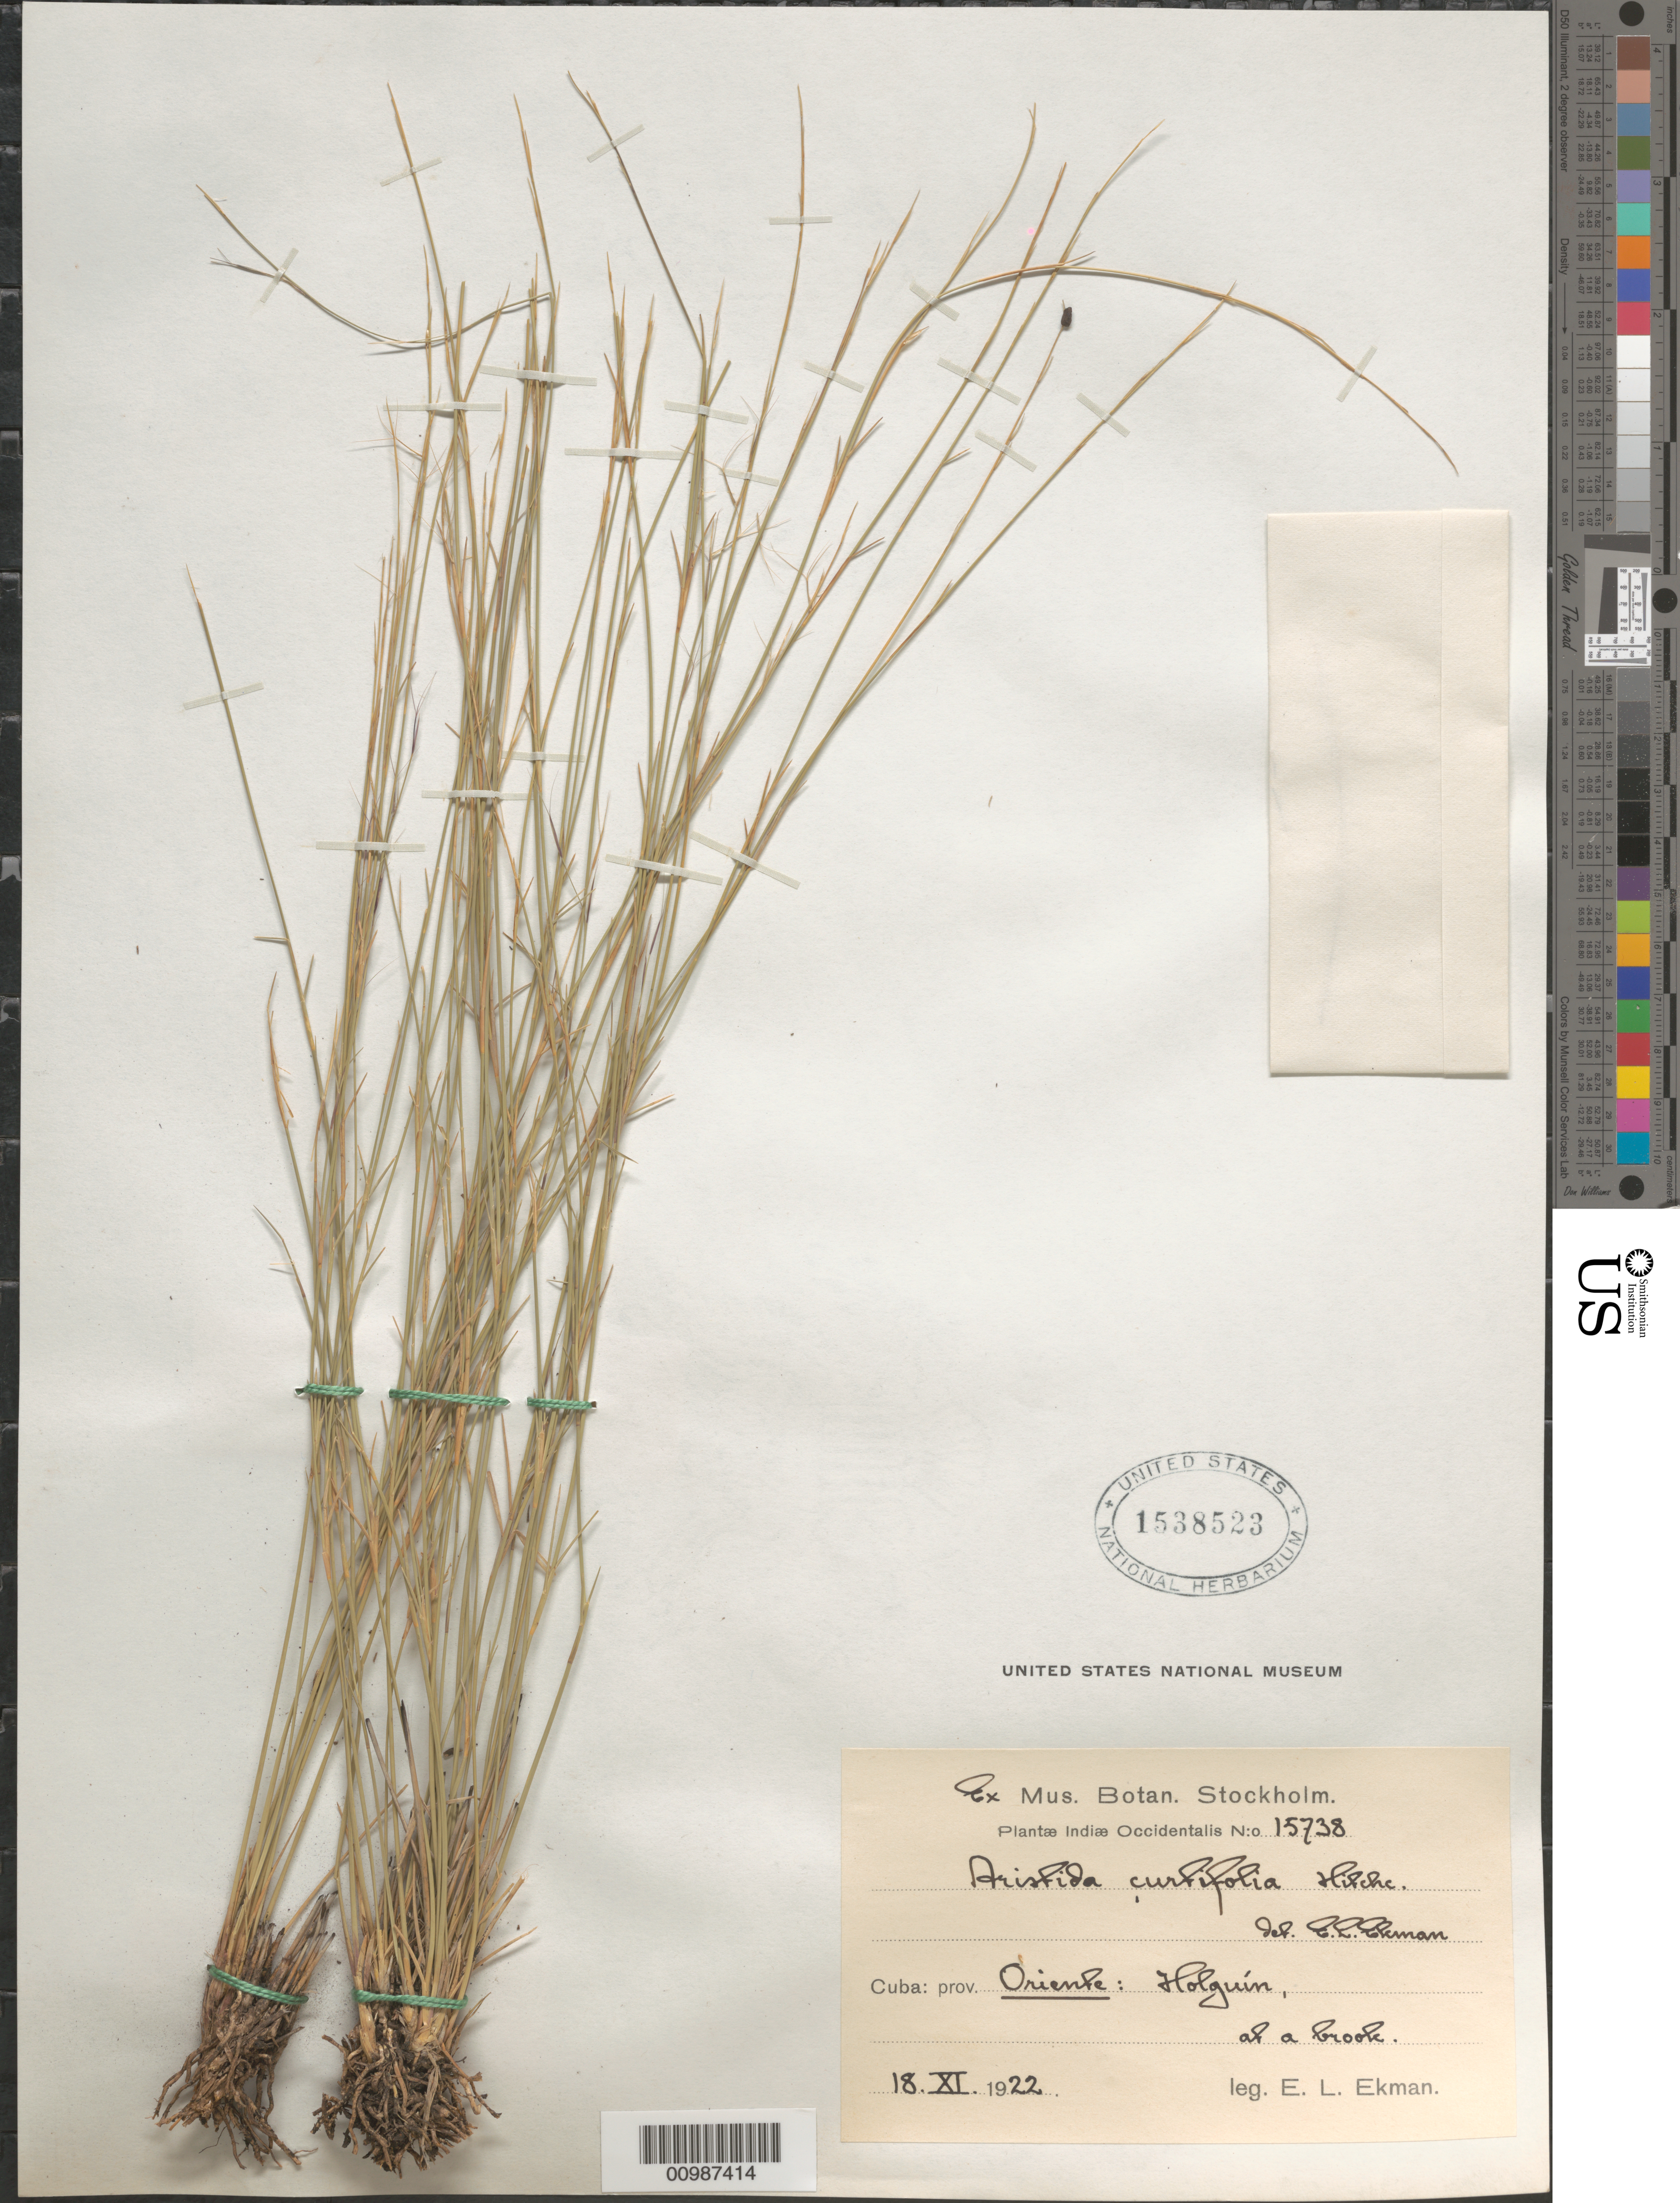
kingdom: Plantae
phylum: Tracheophyta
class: Liliopsida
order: Poales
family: Poaceae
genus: Aristida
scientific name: Aristida curtifolia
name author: Hitchc.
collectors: E. L. Ekman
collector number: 15738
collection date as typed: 18 Nov 1922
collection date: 1922-11-18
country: Cuba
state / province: Holguín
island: Cuba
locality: Holguín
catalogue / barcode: US 1538523